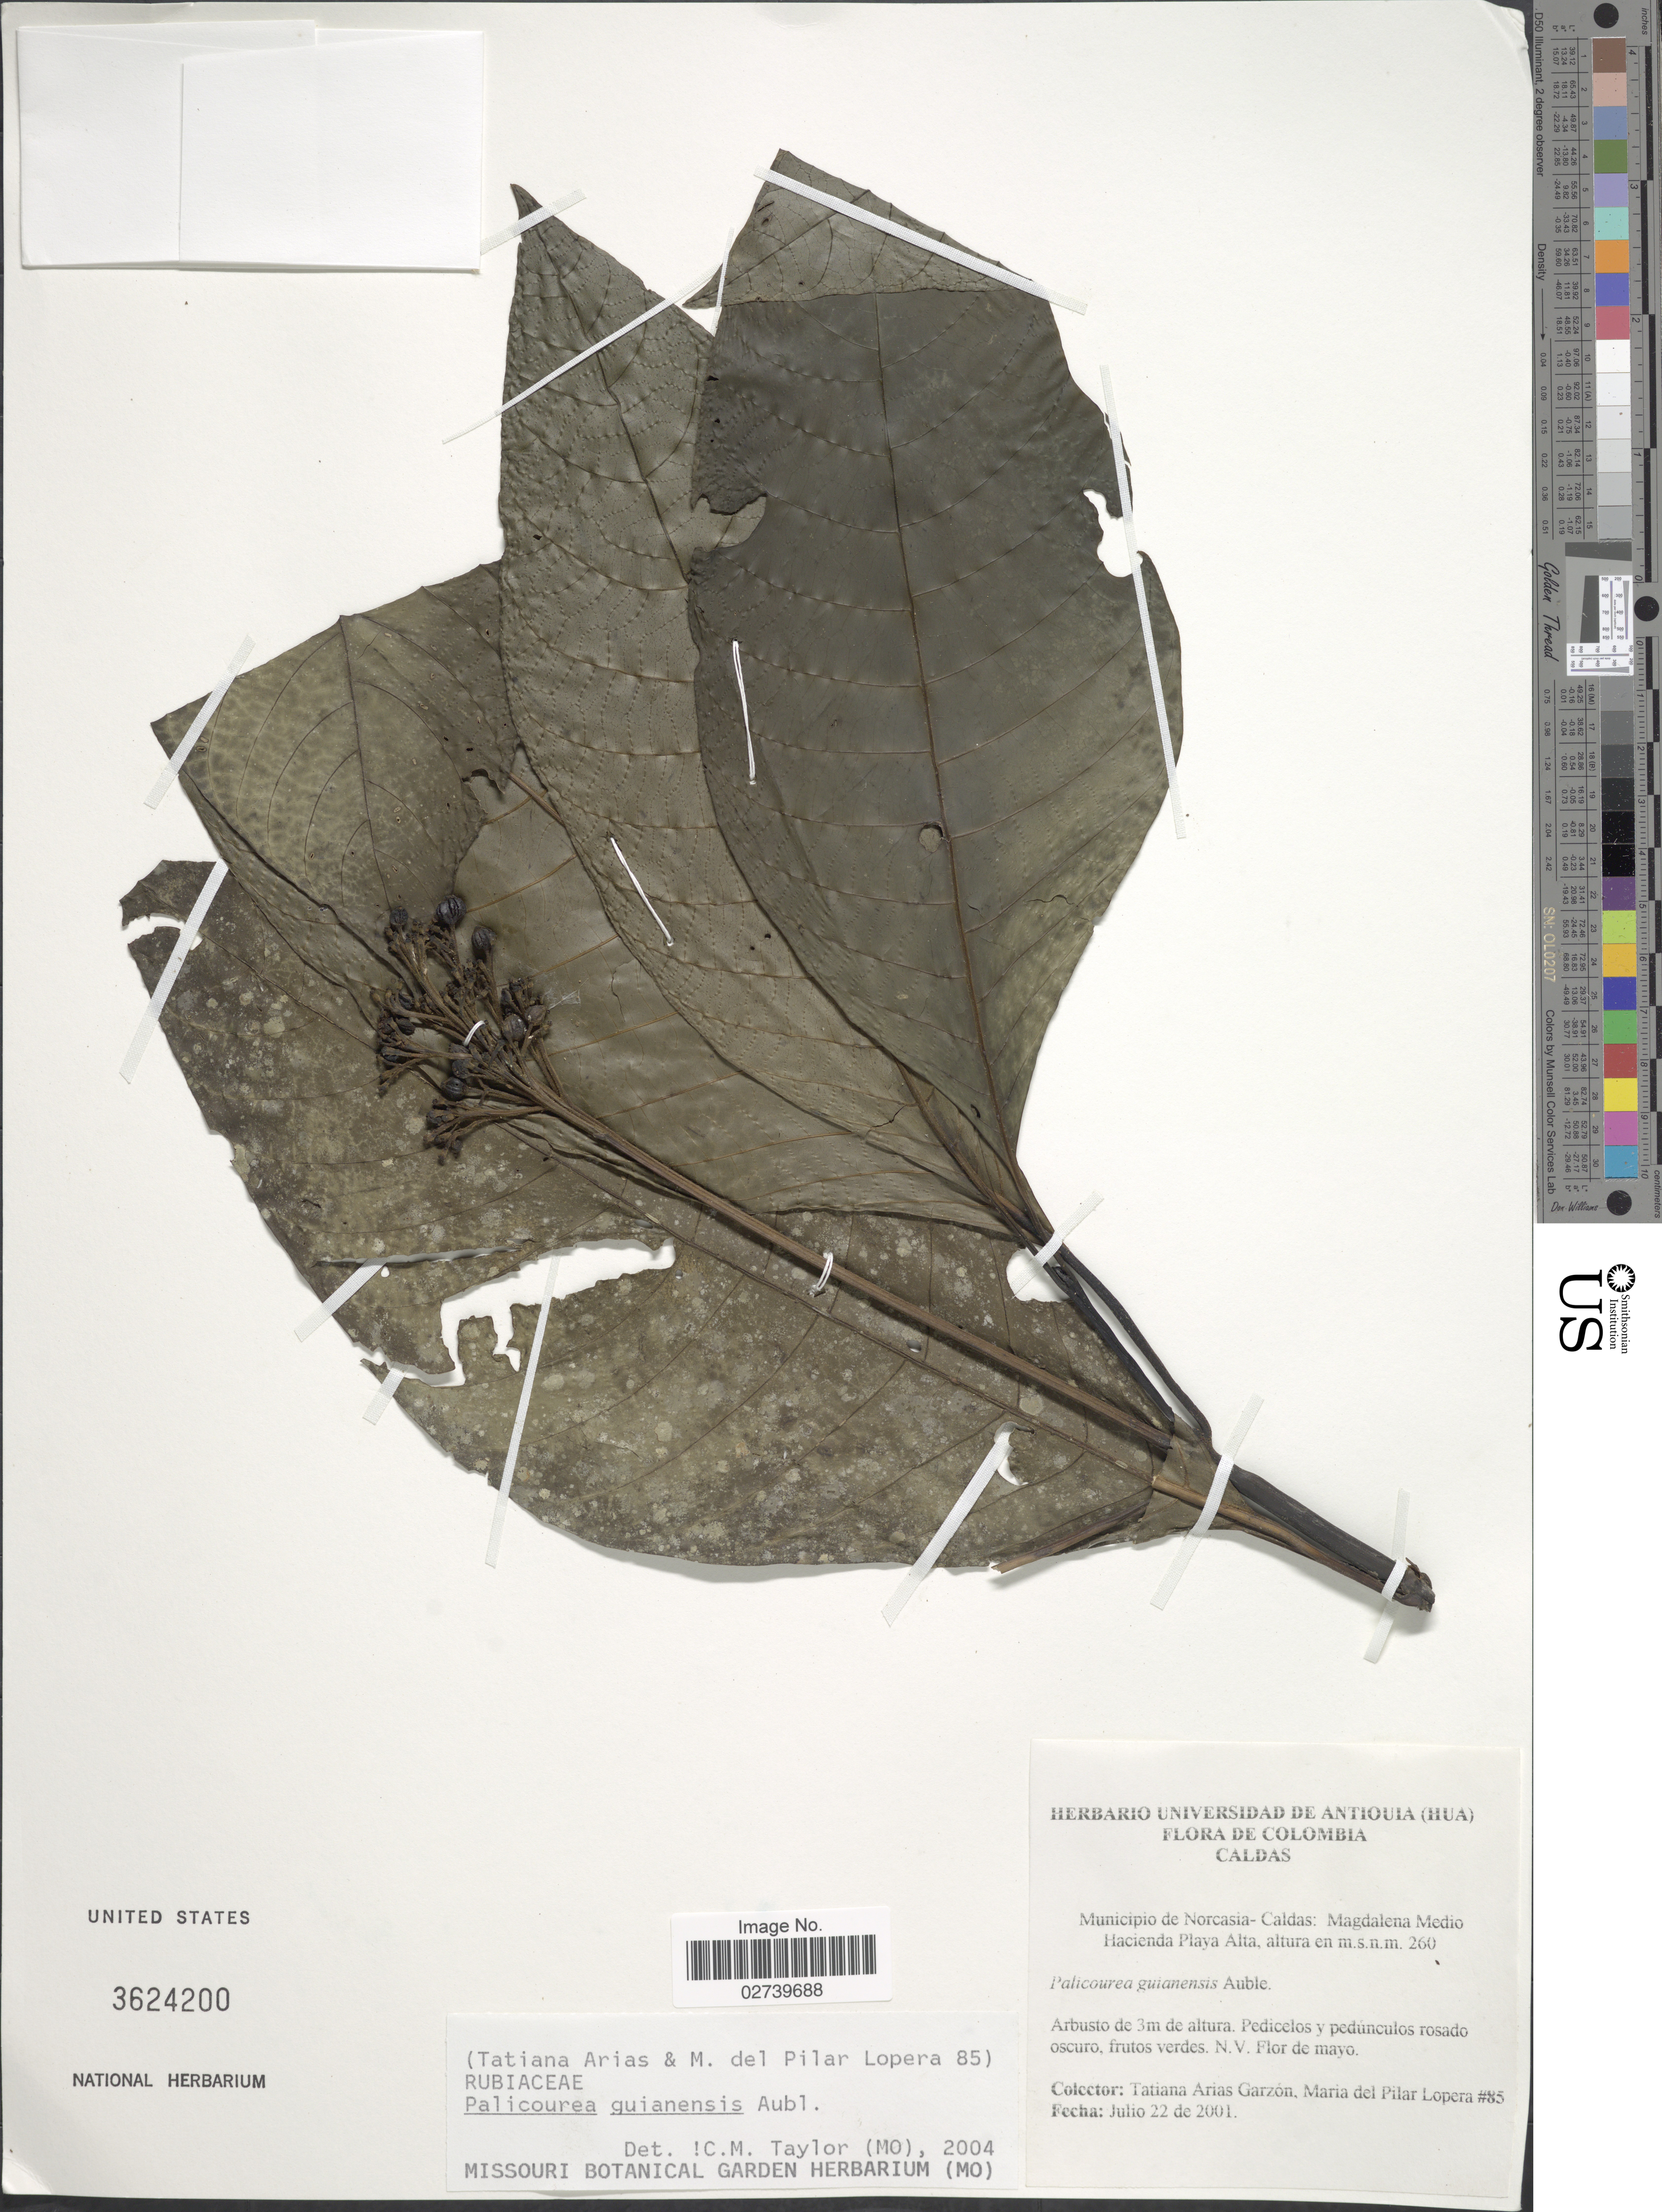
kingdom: Plantae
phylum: Tracheophyta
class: Magnoliopsida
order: Gentianales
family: Rubiaceae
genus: Palicourea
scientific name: Palicourea guianensis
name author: Aubl.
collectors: T. Arias Garzón & M. Pilar Lopera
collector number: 85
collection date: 2001-07-22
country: Colombia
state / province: Caldas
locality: Municipio de Norcasia-Caldas: Magdalena Medio Hacienda Playa Alta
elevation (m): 260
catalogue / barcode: US 3624200